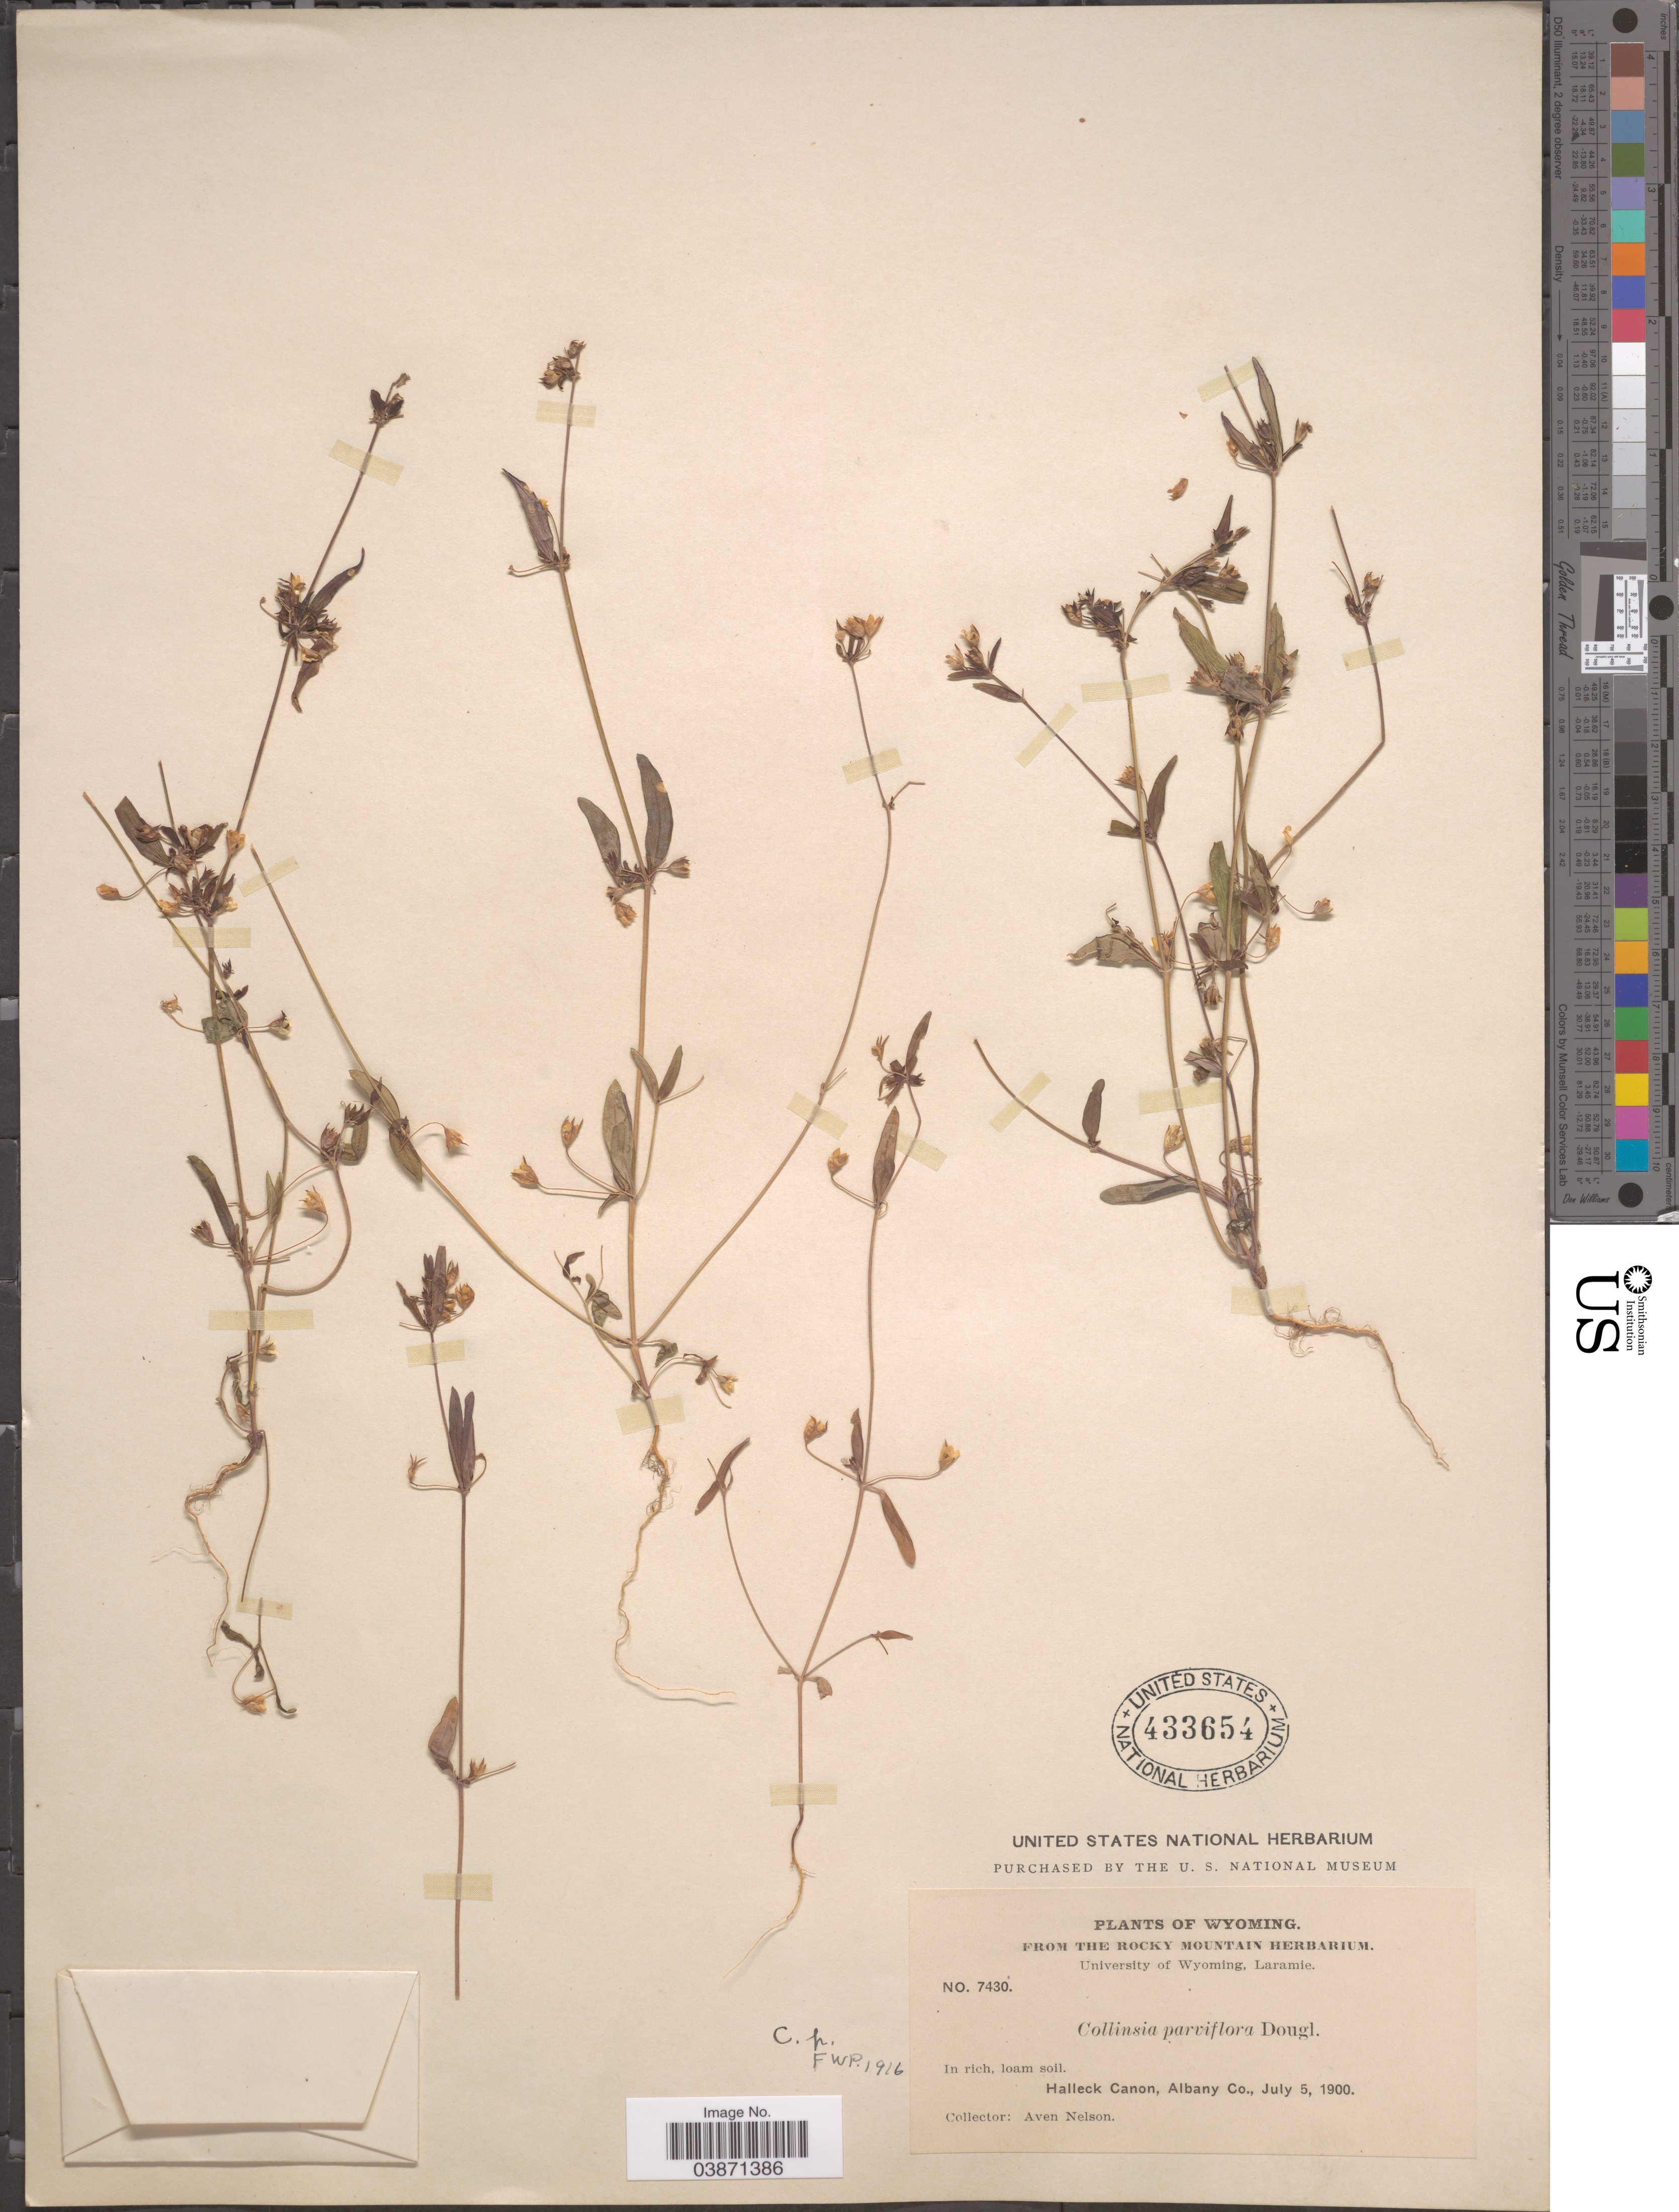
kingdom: Plantae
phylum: Tracheophyta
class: Magnoliopsida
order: Lamiales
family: Plantaginaceae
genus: Collinsia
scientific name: Collinsia parviflora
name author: Douglas ex Lindl.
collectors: A. Nelson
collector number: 7430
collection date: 1900-07-05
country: United States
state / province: Wyoming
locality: Halleck Canon, Albany Co.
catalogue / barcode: US 433654